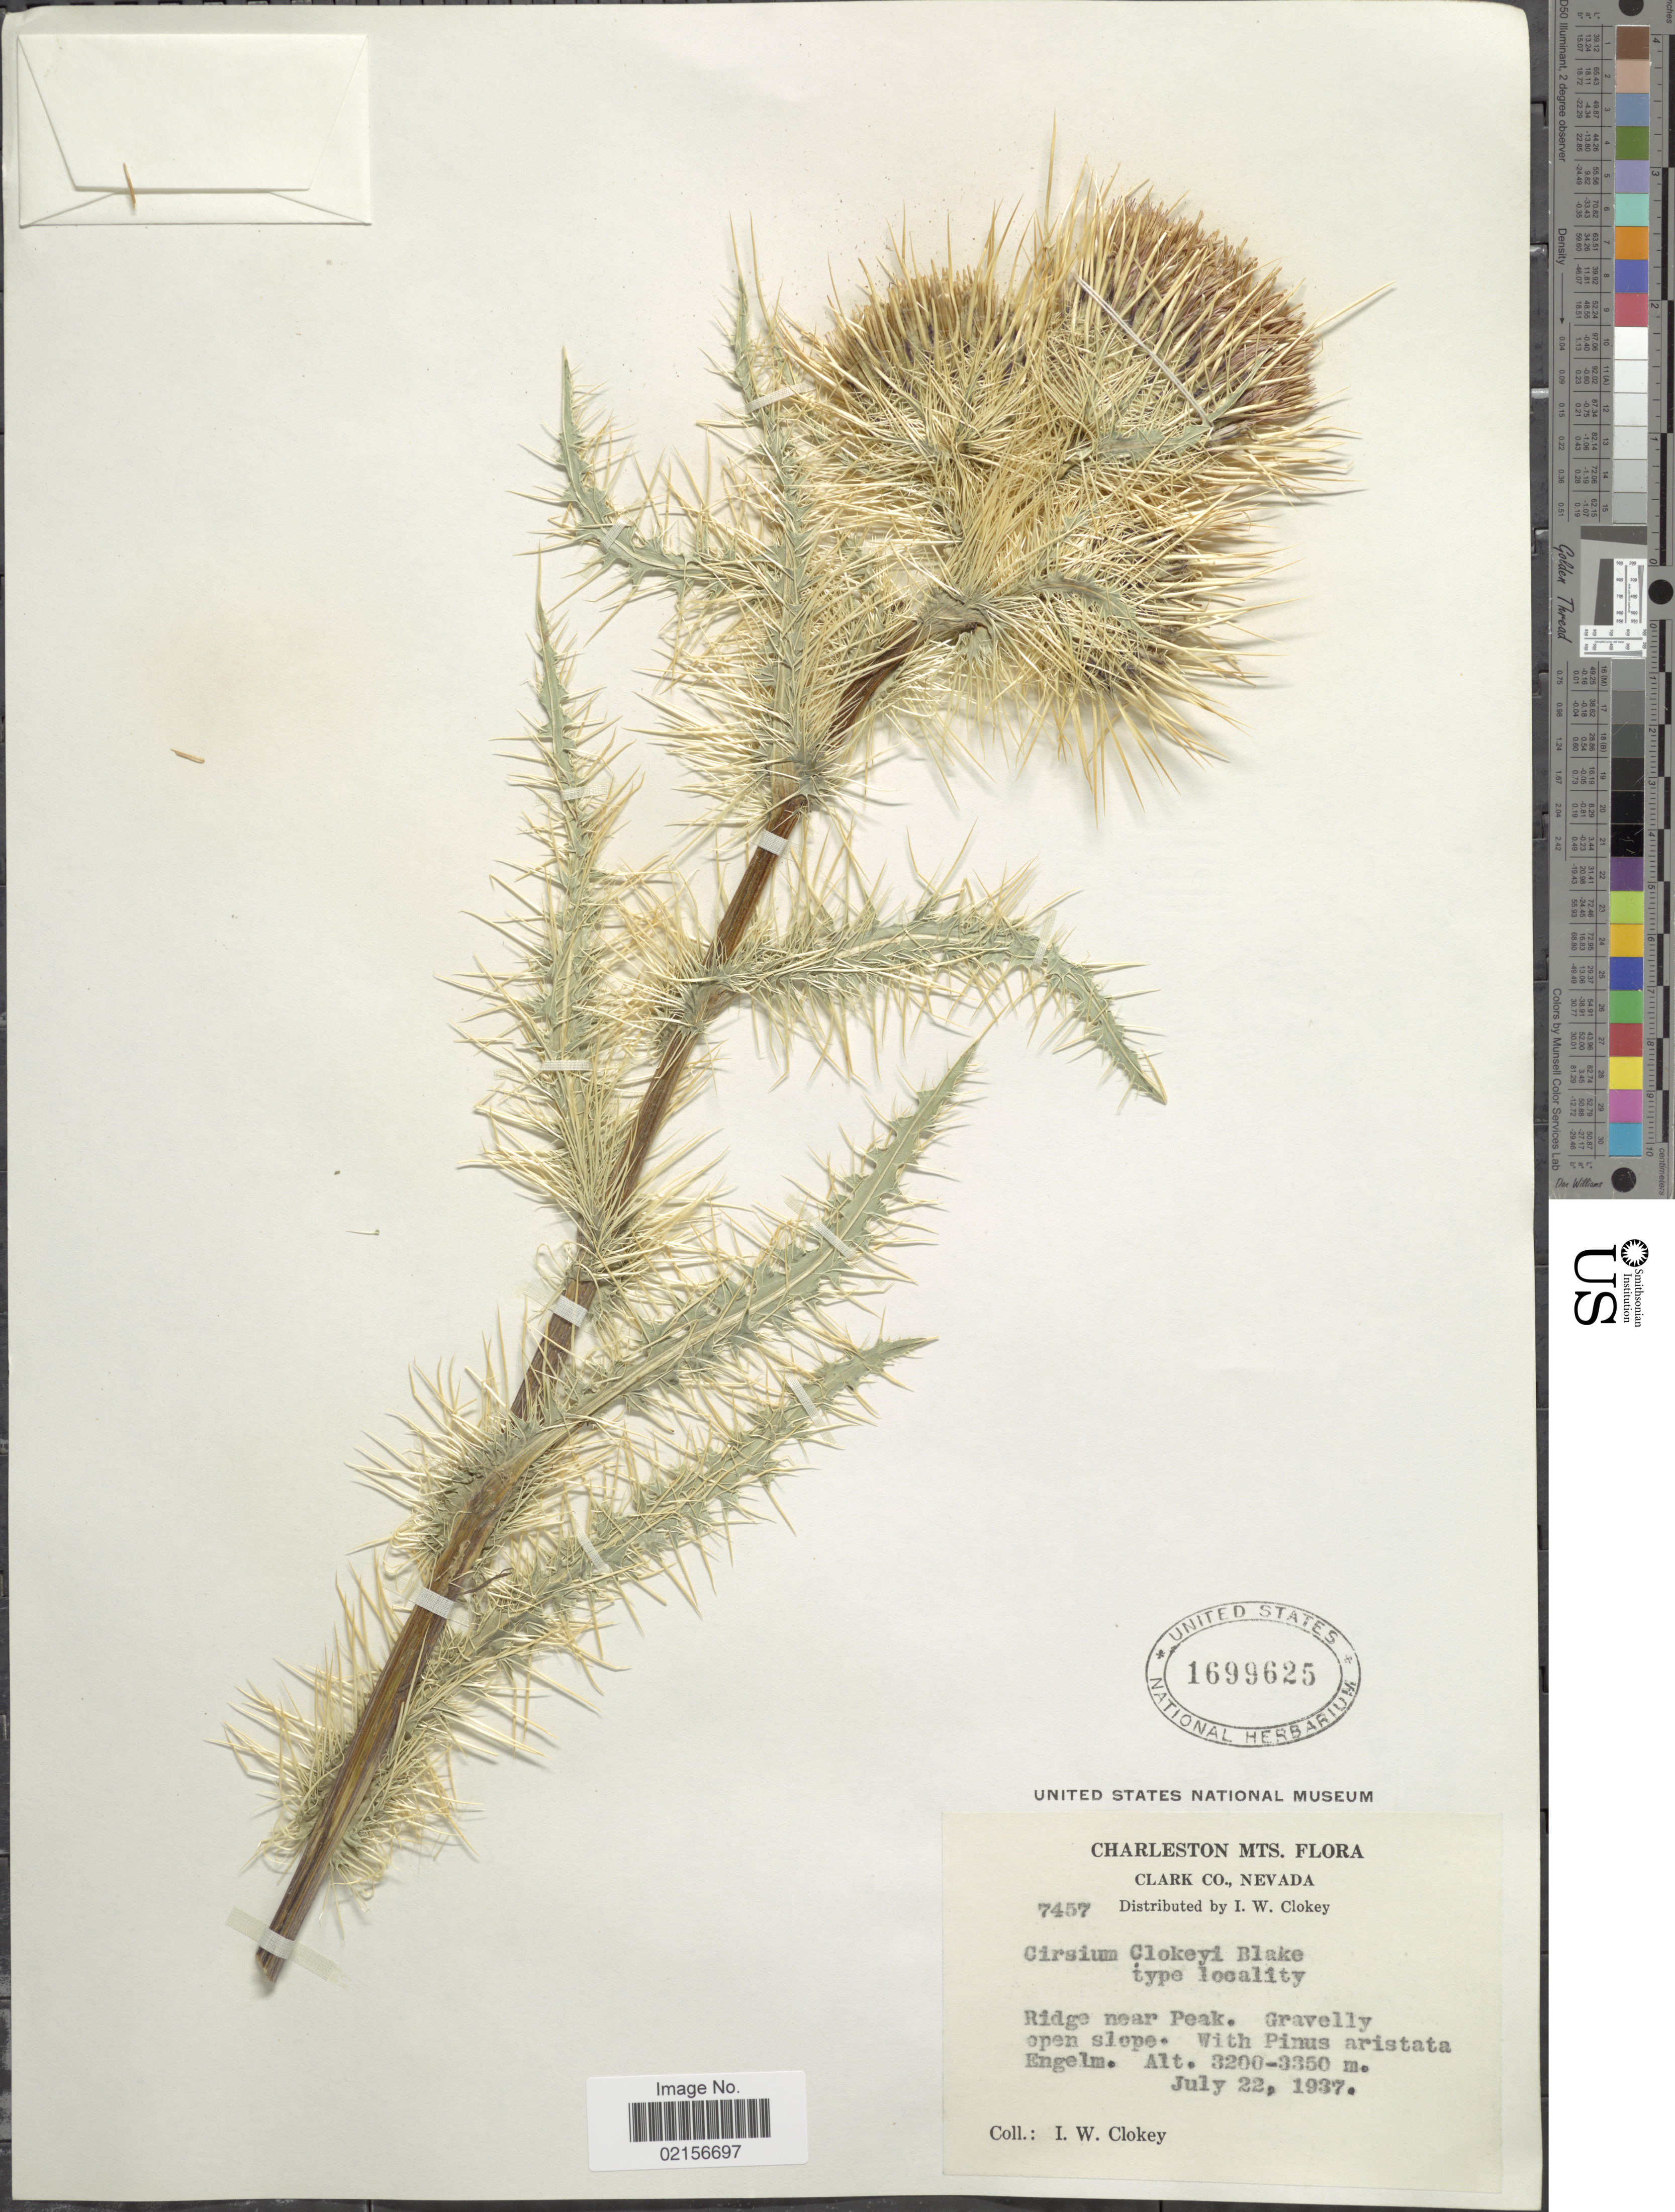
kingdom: Plantae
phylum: Tracheophyta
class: Magnoliopsida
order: Asterales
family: Asteraceae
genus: Cirsium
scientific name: Cirsium clokeyi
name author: S.F. Blake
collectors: I. W. Clokey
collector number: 7457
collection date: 1937-07-22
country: United States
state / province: Nevada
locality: Charlestone Mts, Clark Co. Ridge near Peak. Gravelly open slope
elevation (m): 3200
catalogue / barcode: US 1699625